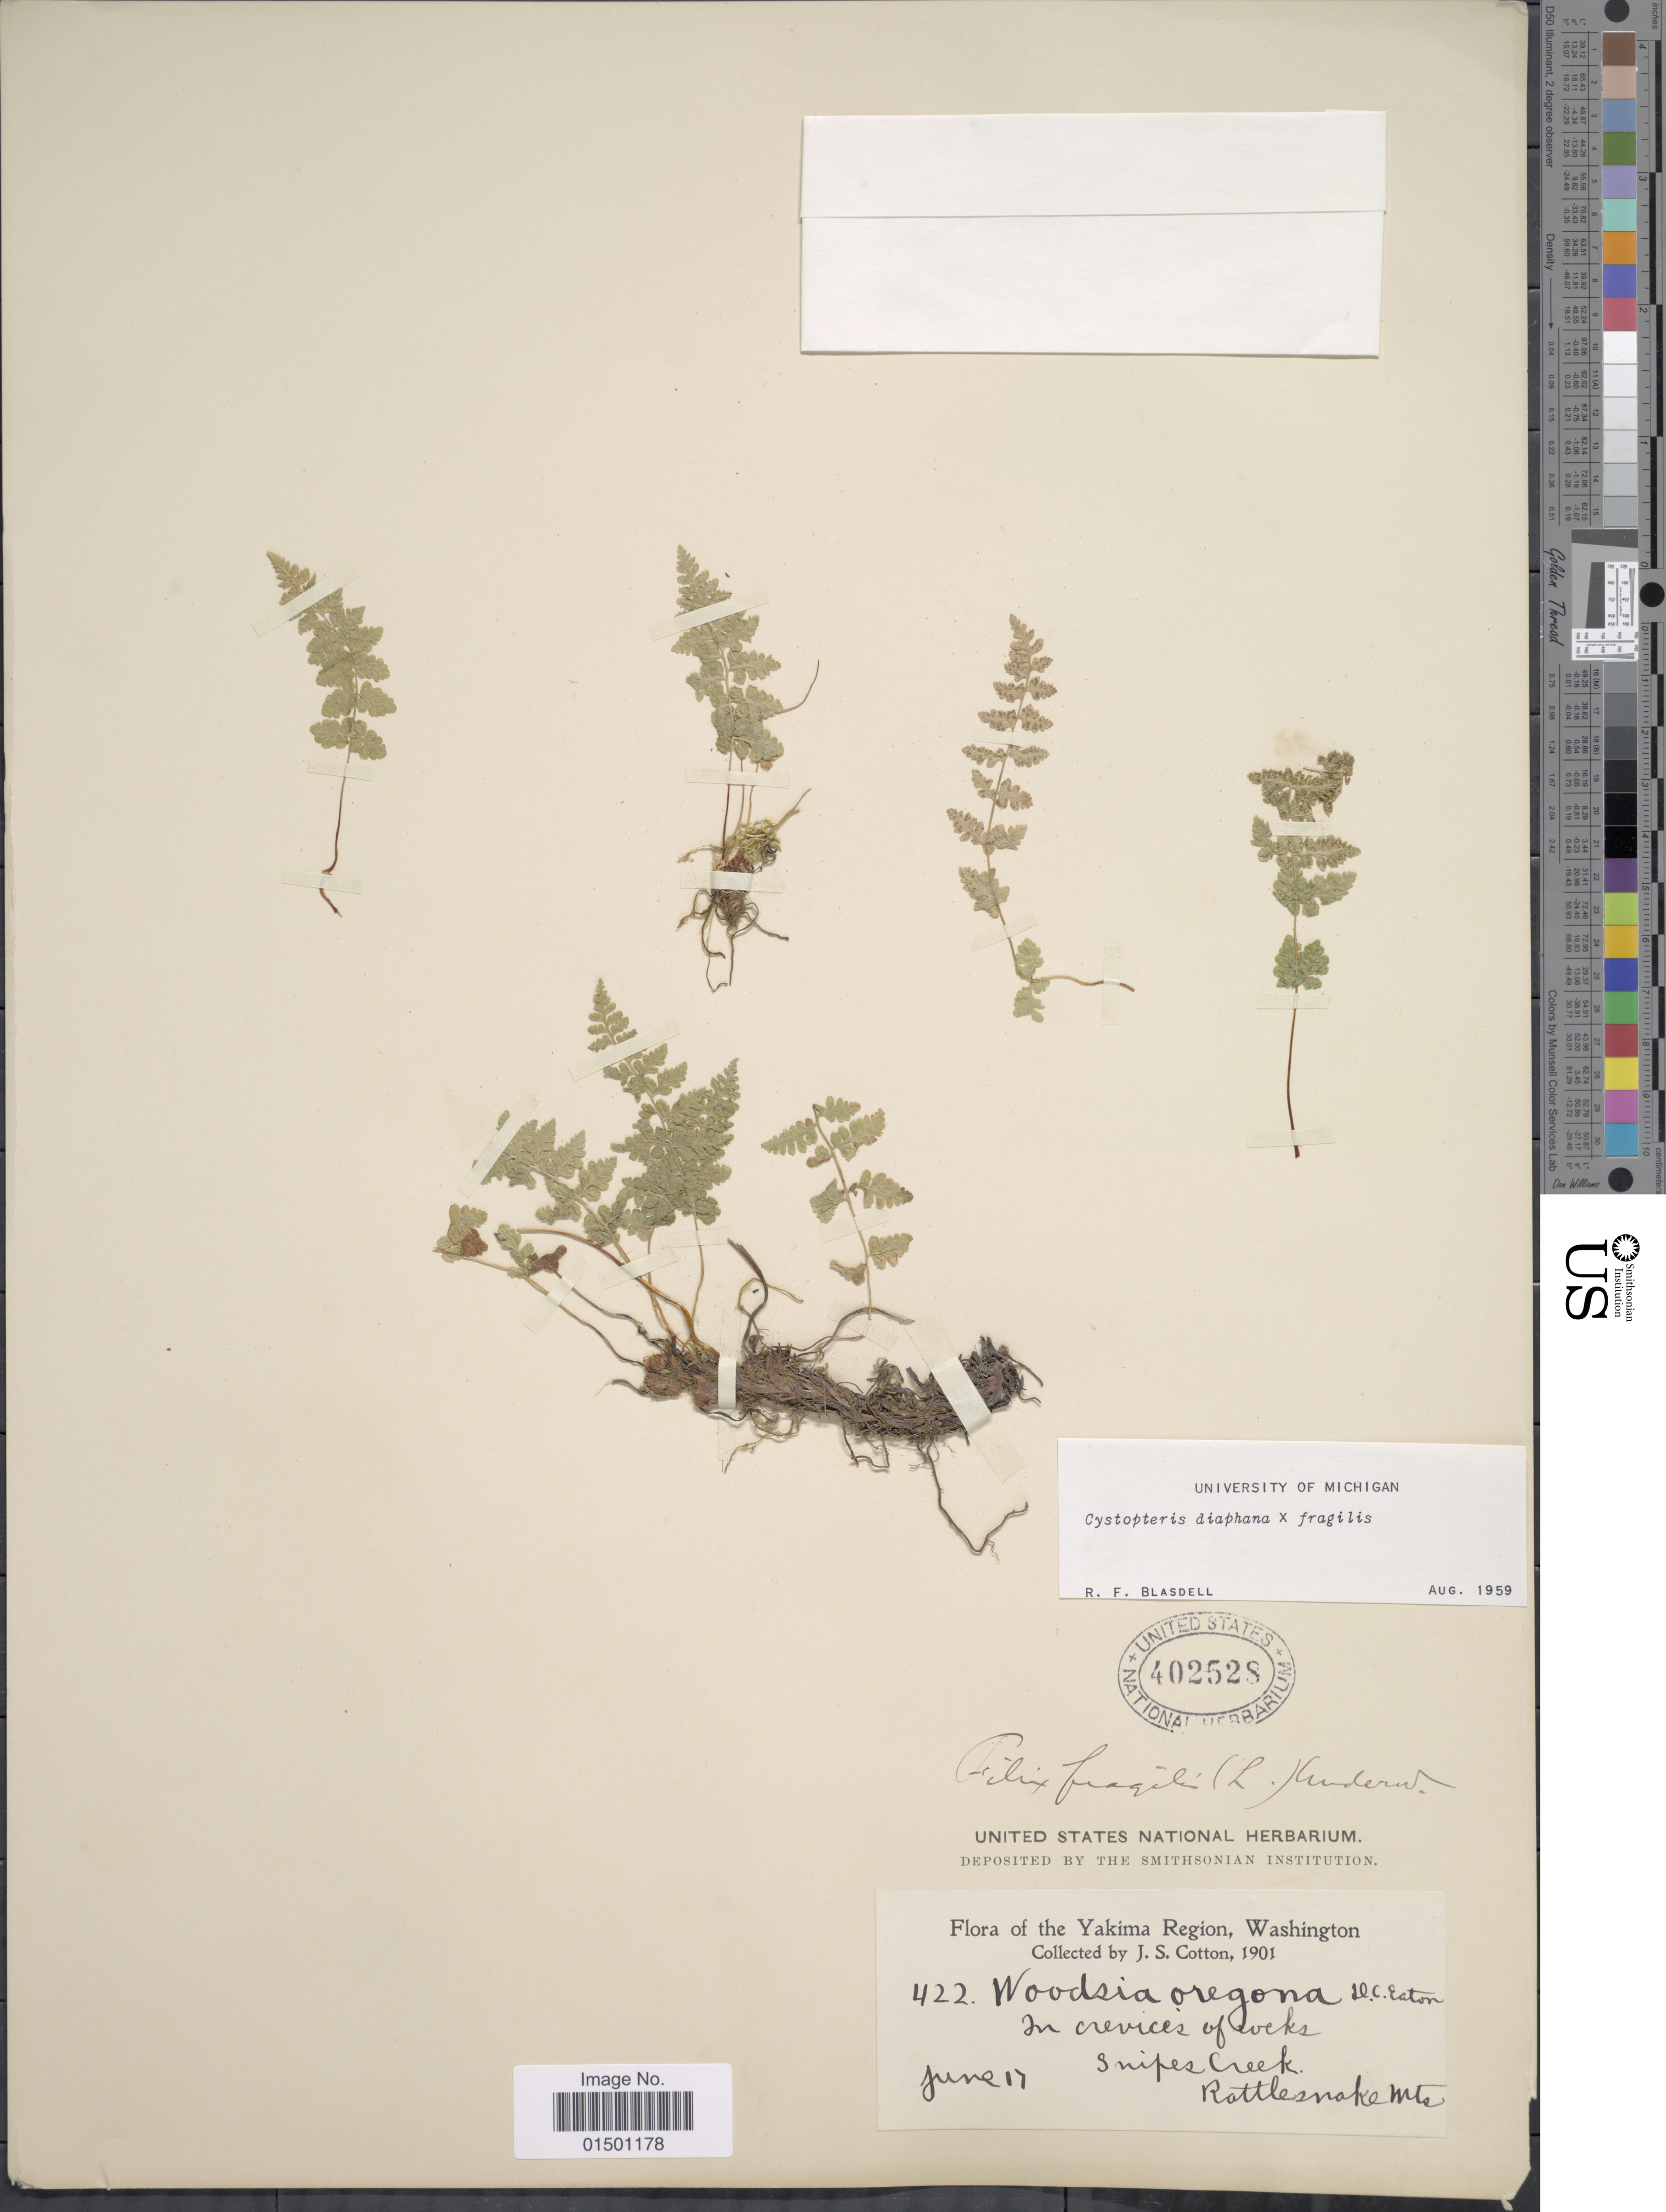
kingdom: Plantae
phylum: Tracheophyta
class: Polypodiopsida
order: Polypodiales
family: Cystopteridaceae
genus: Cystopteris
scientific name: Cystopteris diaphana x C. fragilis (L.) Bernh.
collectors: J. S. Cotton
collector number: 422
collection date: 1901-06-17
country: United States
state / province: Washington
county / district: Yakima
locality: Yakima Region, Snipes Creek, Rattlesnake Mts.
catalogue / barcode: US 402528